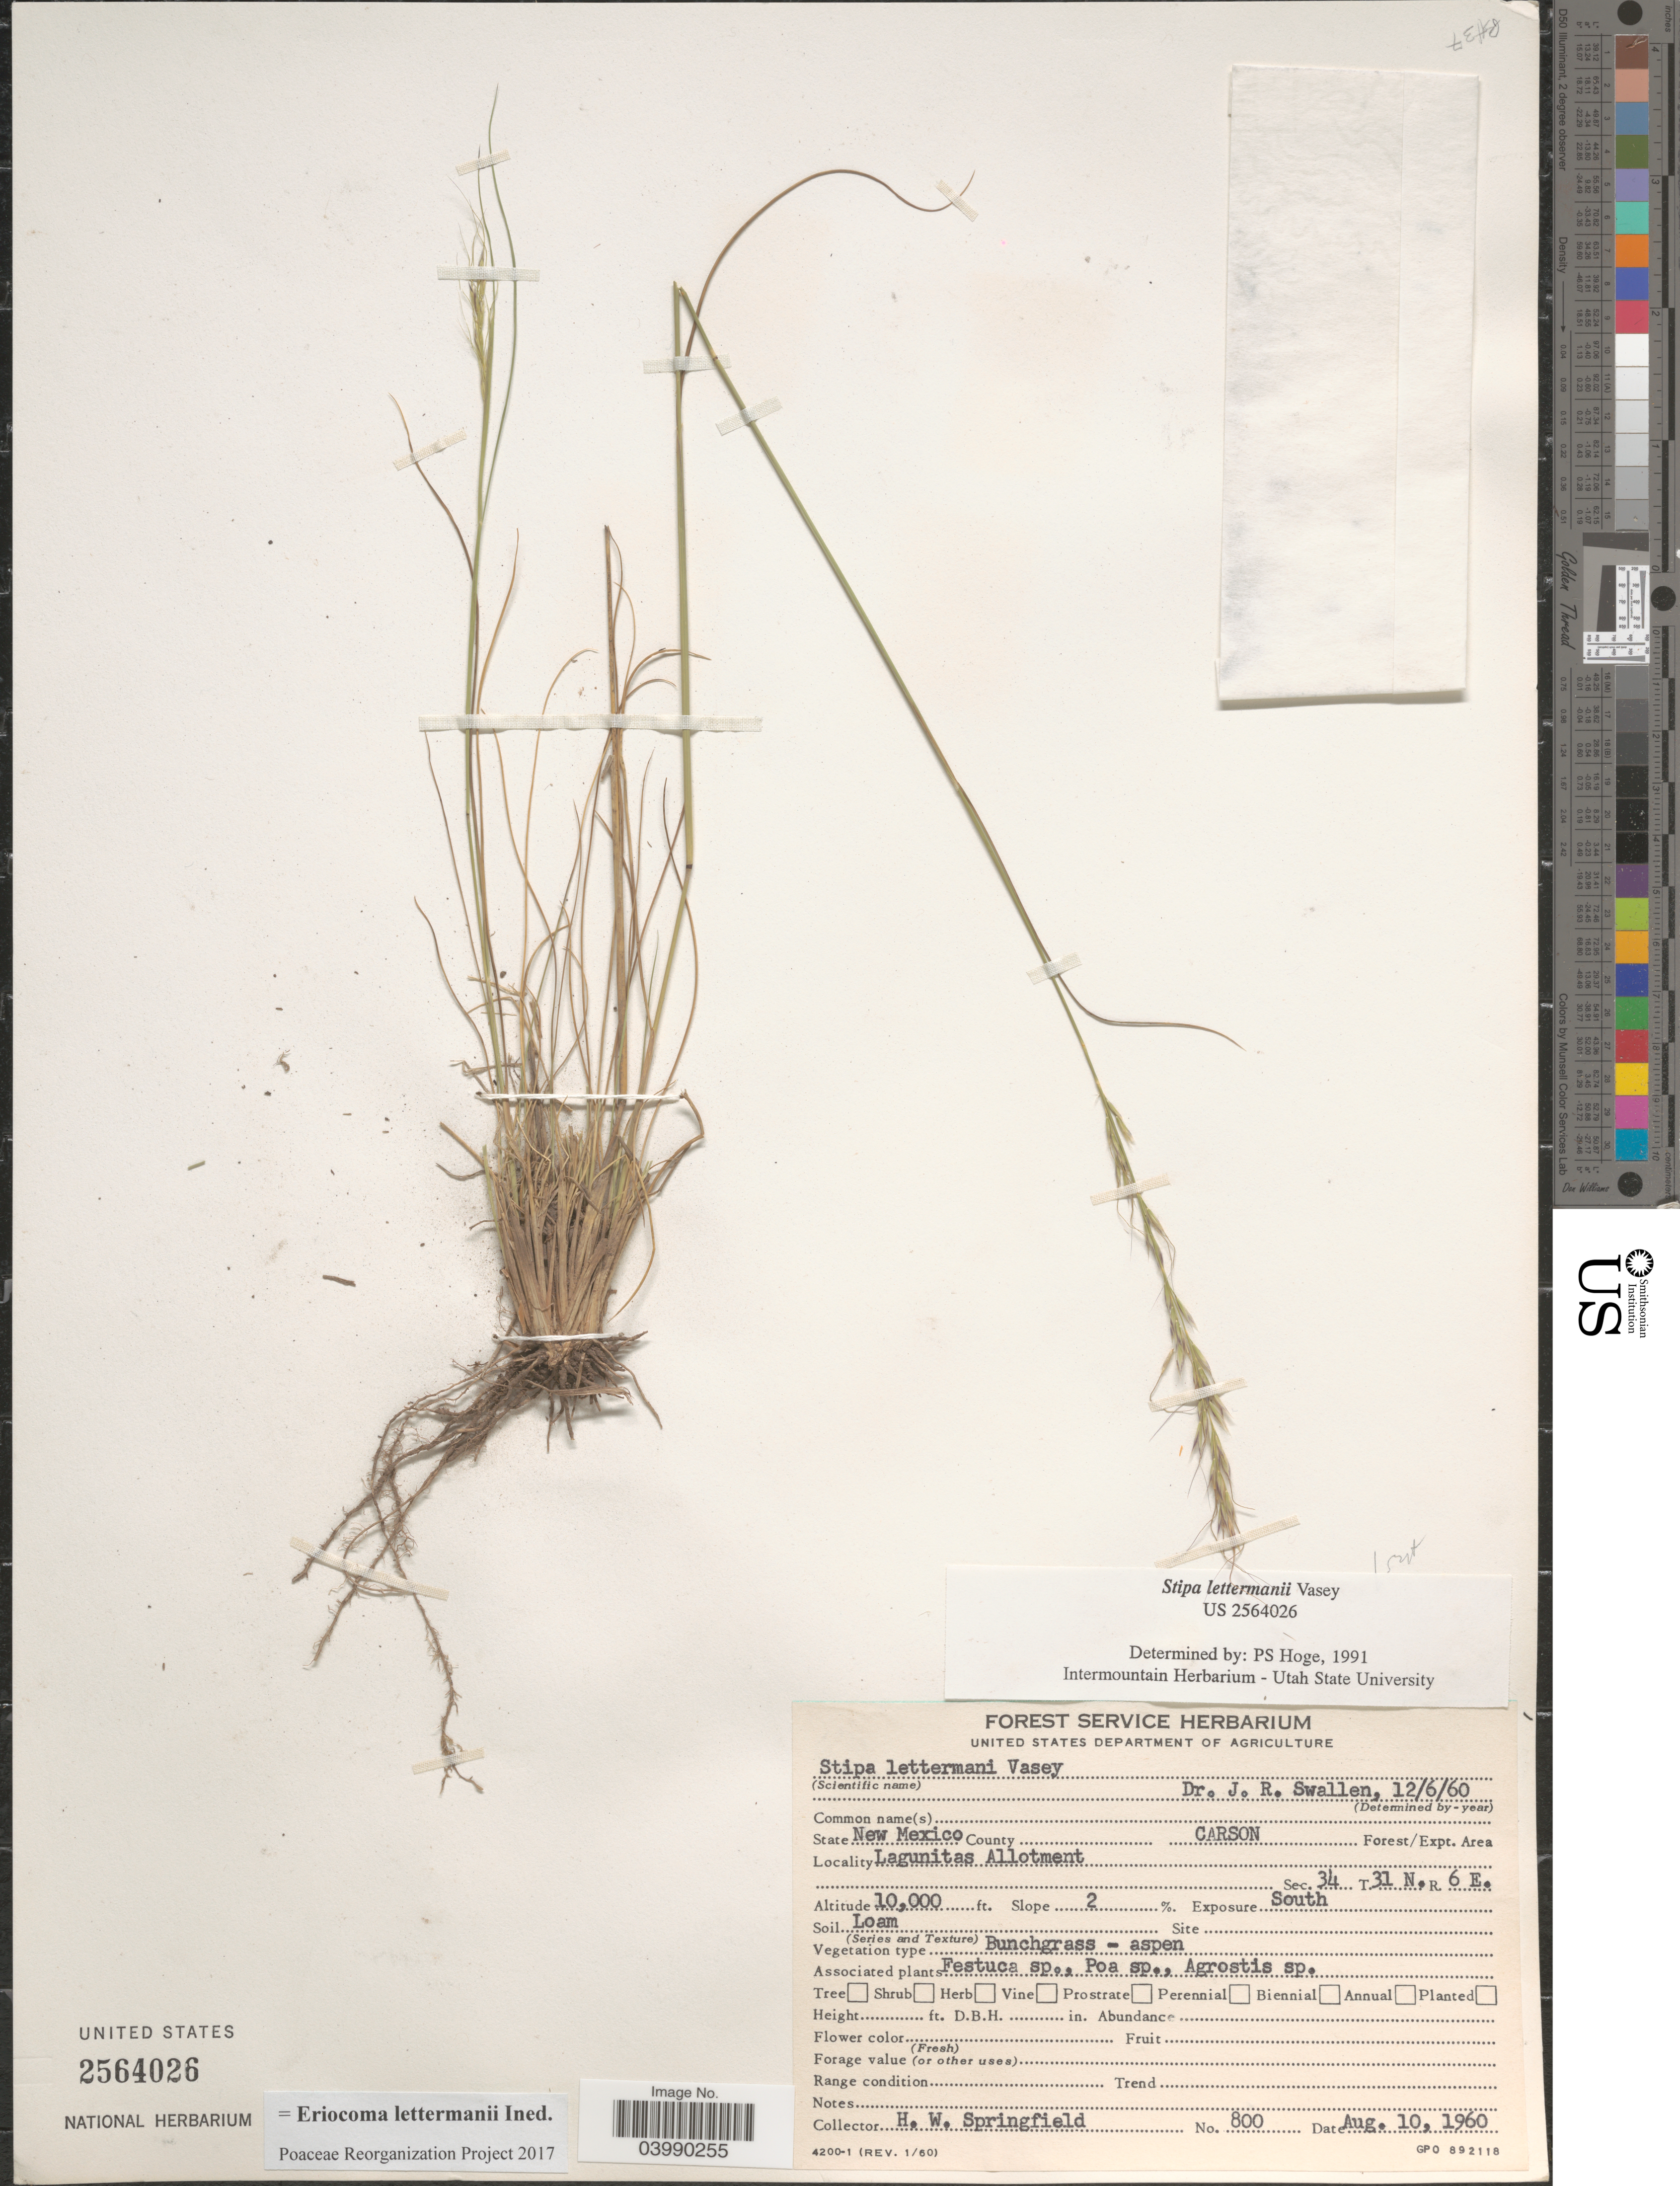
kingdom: Plantae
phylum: Tracheophyta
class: Liliopsida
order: Poales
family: Poaceae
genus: Eriocoma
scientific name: Eriocoma lettermanii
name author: (Vasey) Romasch.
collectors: H. Springfield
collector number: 800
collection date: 1960-08-10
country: United States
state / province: New Mexico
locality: County Carson. Lagunitas Allotment. Sec. 34 T31 N.R 6E. Slope 2. Exposure South.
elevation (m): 3048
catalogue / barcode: US 2564026